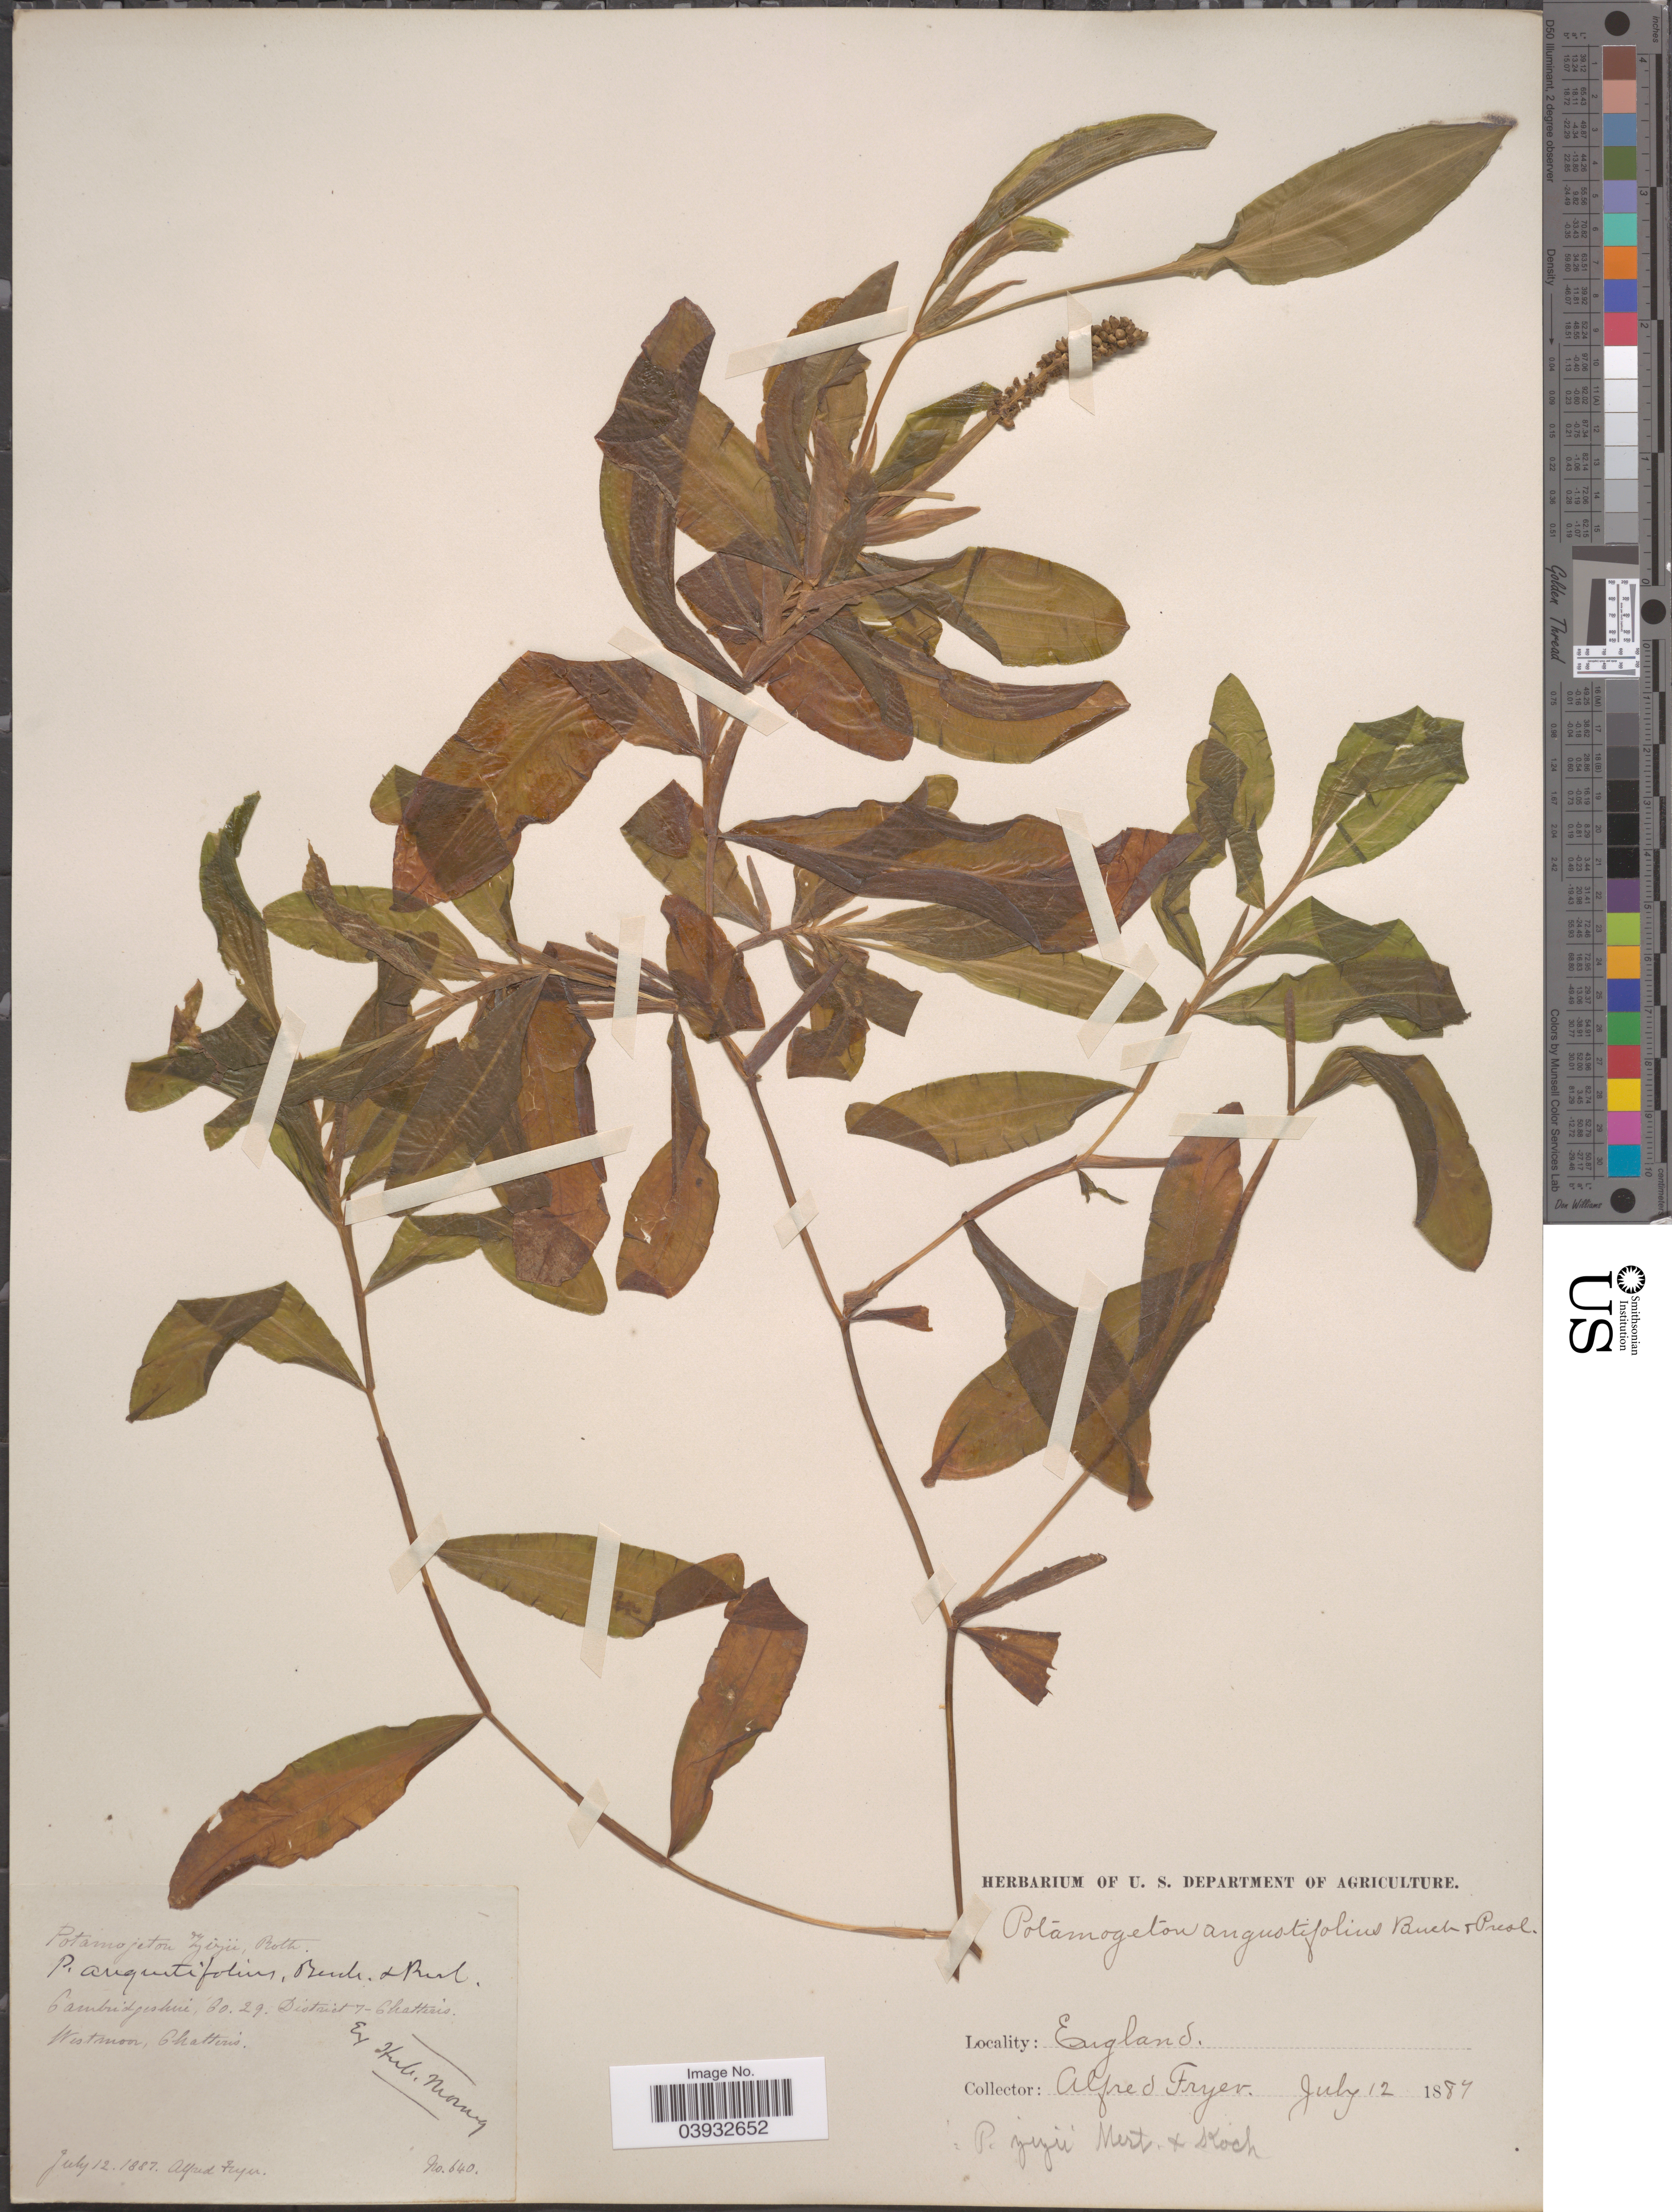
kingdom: Plantae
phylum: Tracheophyta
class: Liliopsida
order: Alismatales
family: Potamogetonaceae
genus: Potamogeton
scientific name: Potamogeton zizii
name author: Mert. & W.D.J. Koch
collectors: A. Fryer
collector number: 640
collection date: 1887-07-12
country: United Kingdom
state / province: England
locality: P.juju Mert. & Koch. Cambridgeshire, Co. 29. District 7- Chatteris. Westmoon, Chatteris.